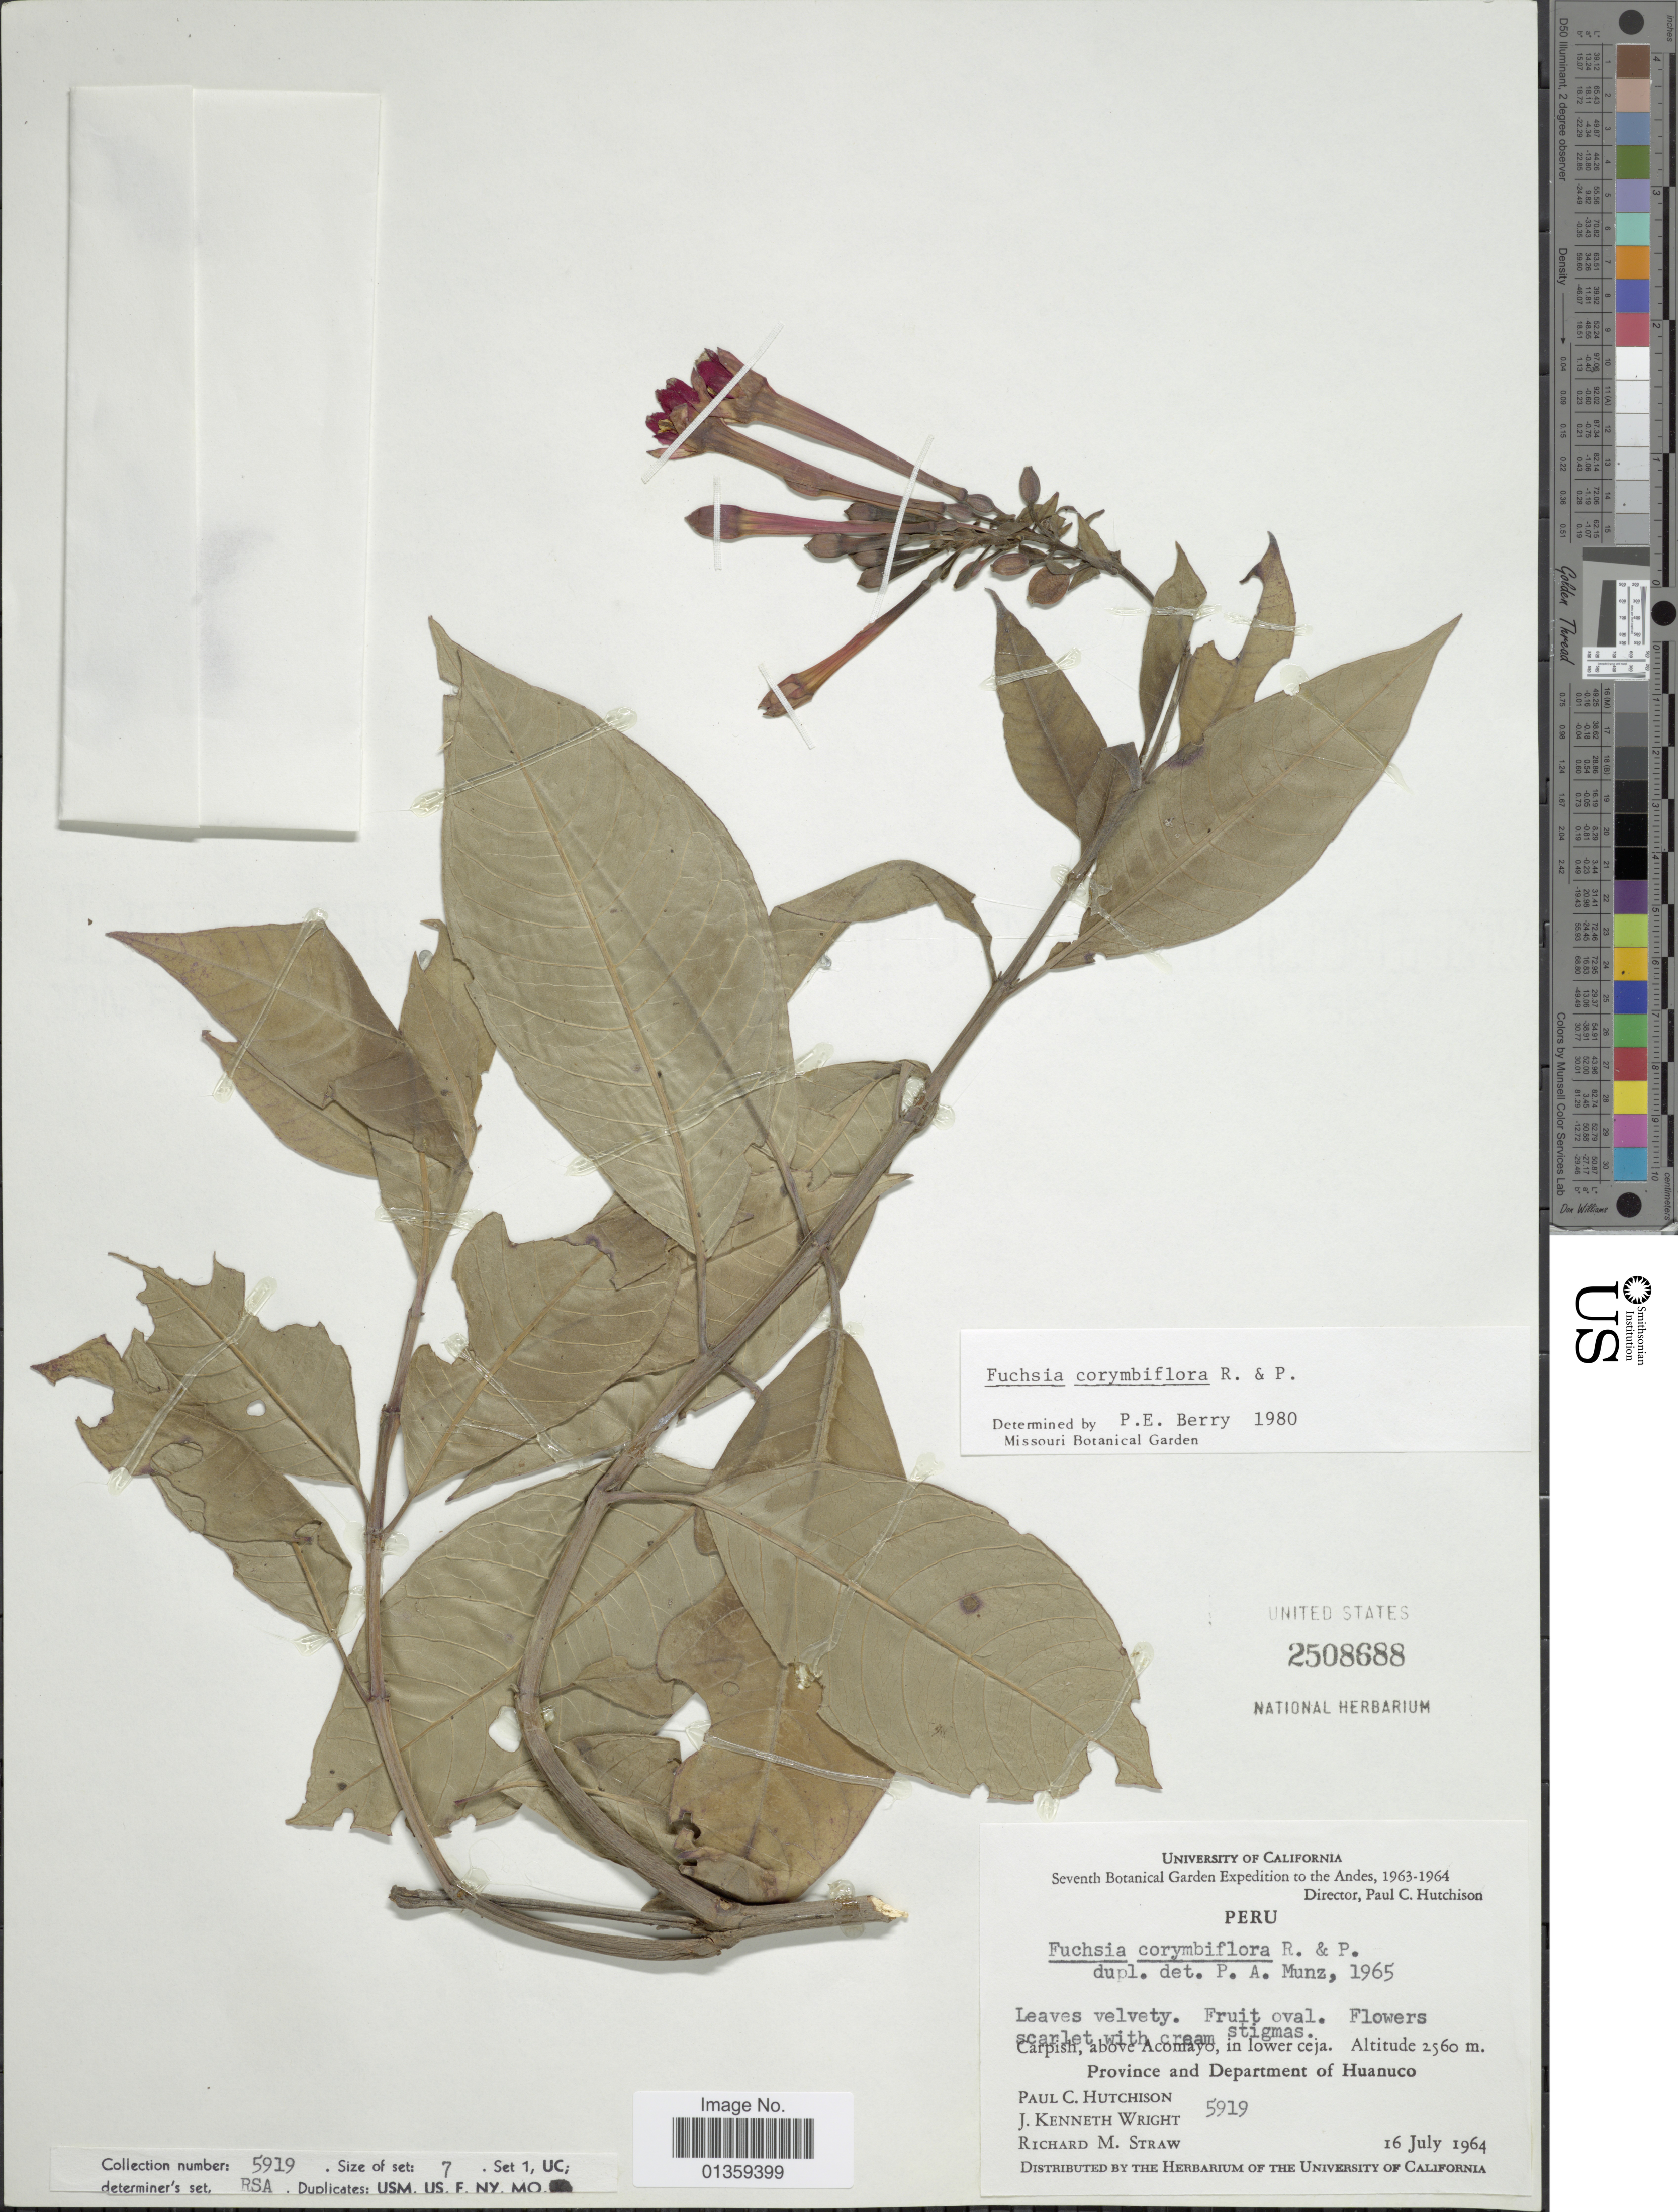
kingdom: Plantae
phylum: Tracheophyta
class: Magnoliopsida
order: Myrtales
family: Onagraceae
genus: Fuchsia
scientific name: Fuchsia corymbiflora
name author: Ruiz & Pav.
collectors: P. C. Hutchison, J. K. Wright & R. M. Straw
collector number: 5919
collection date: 1964-07-16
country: Peru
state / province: Huánuco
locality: Carpish, above Acomayo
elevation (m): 2560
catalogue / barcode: US 2508688